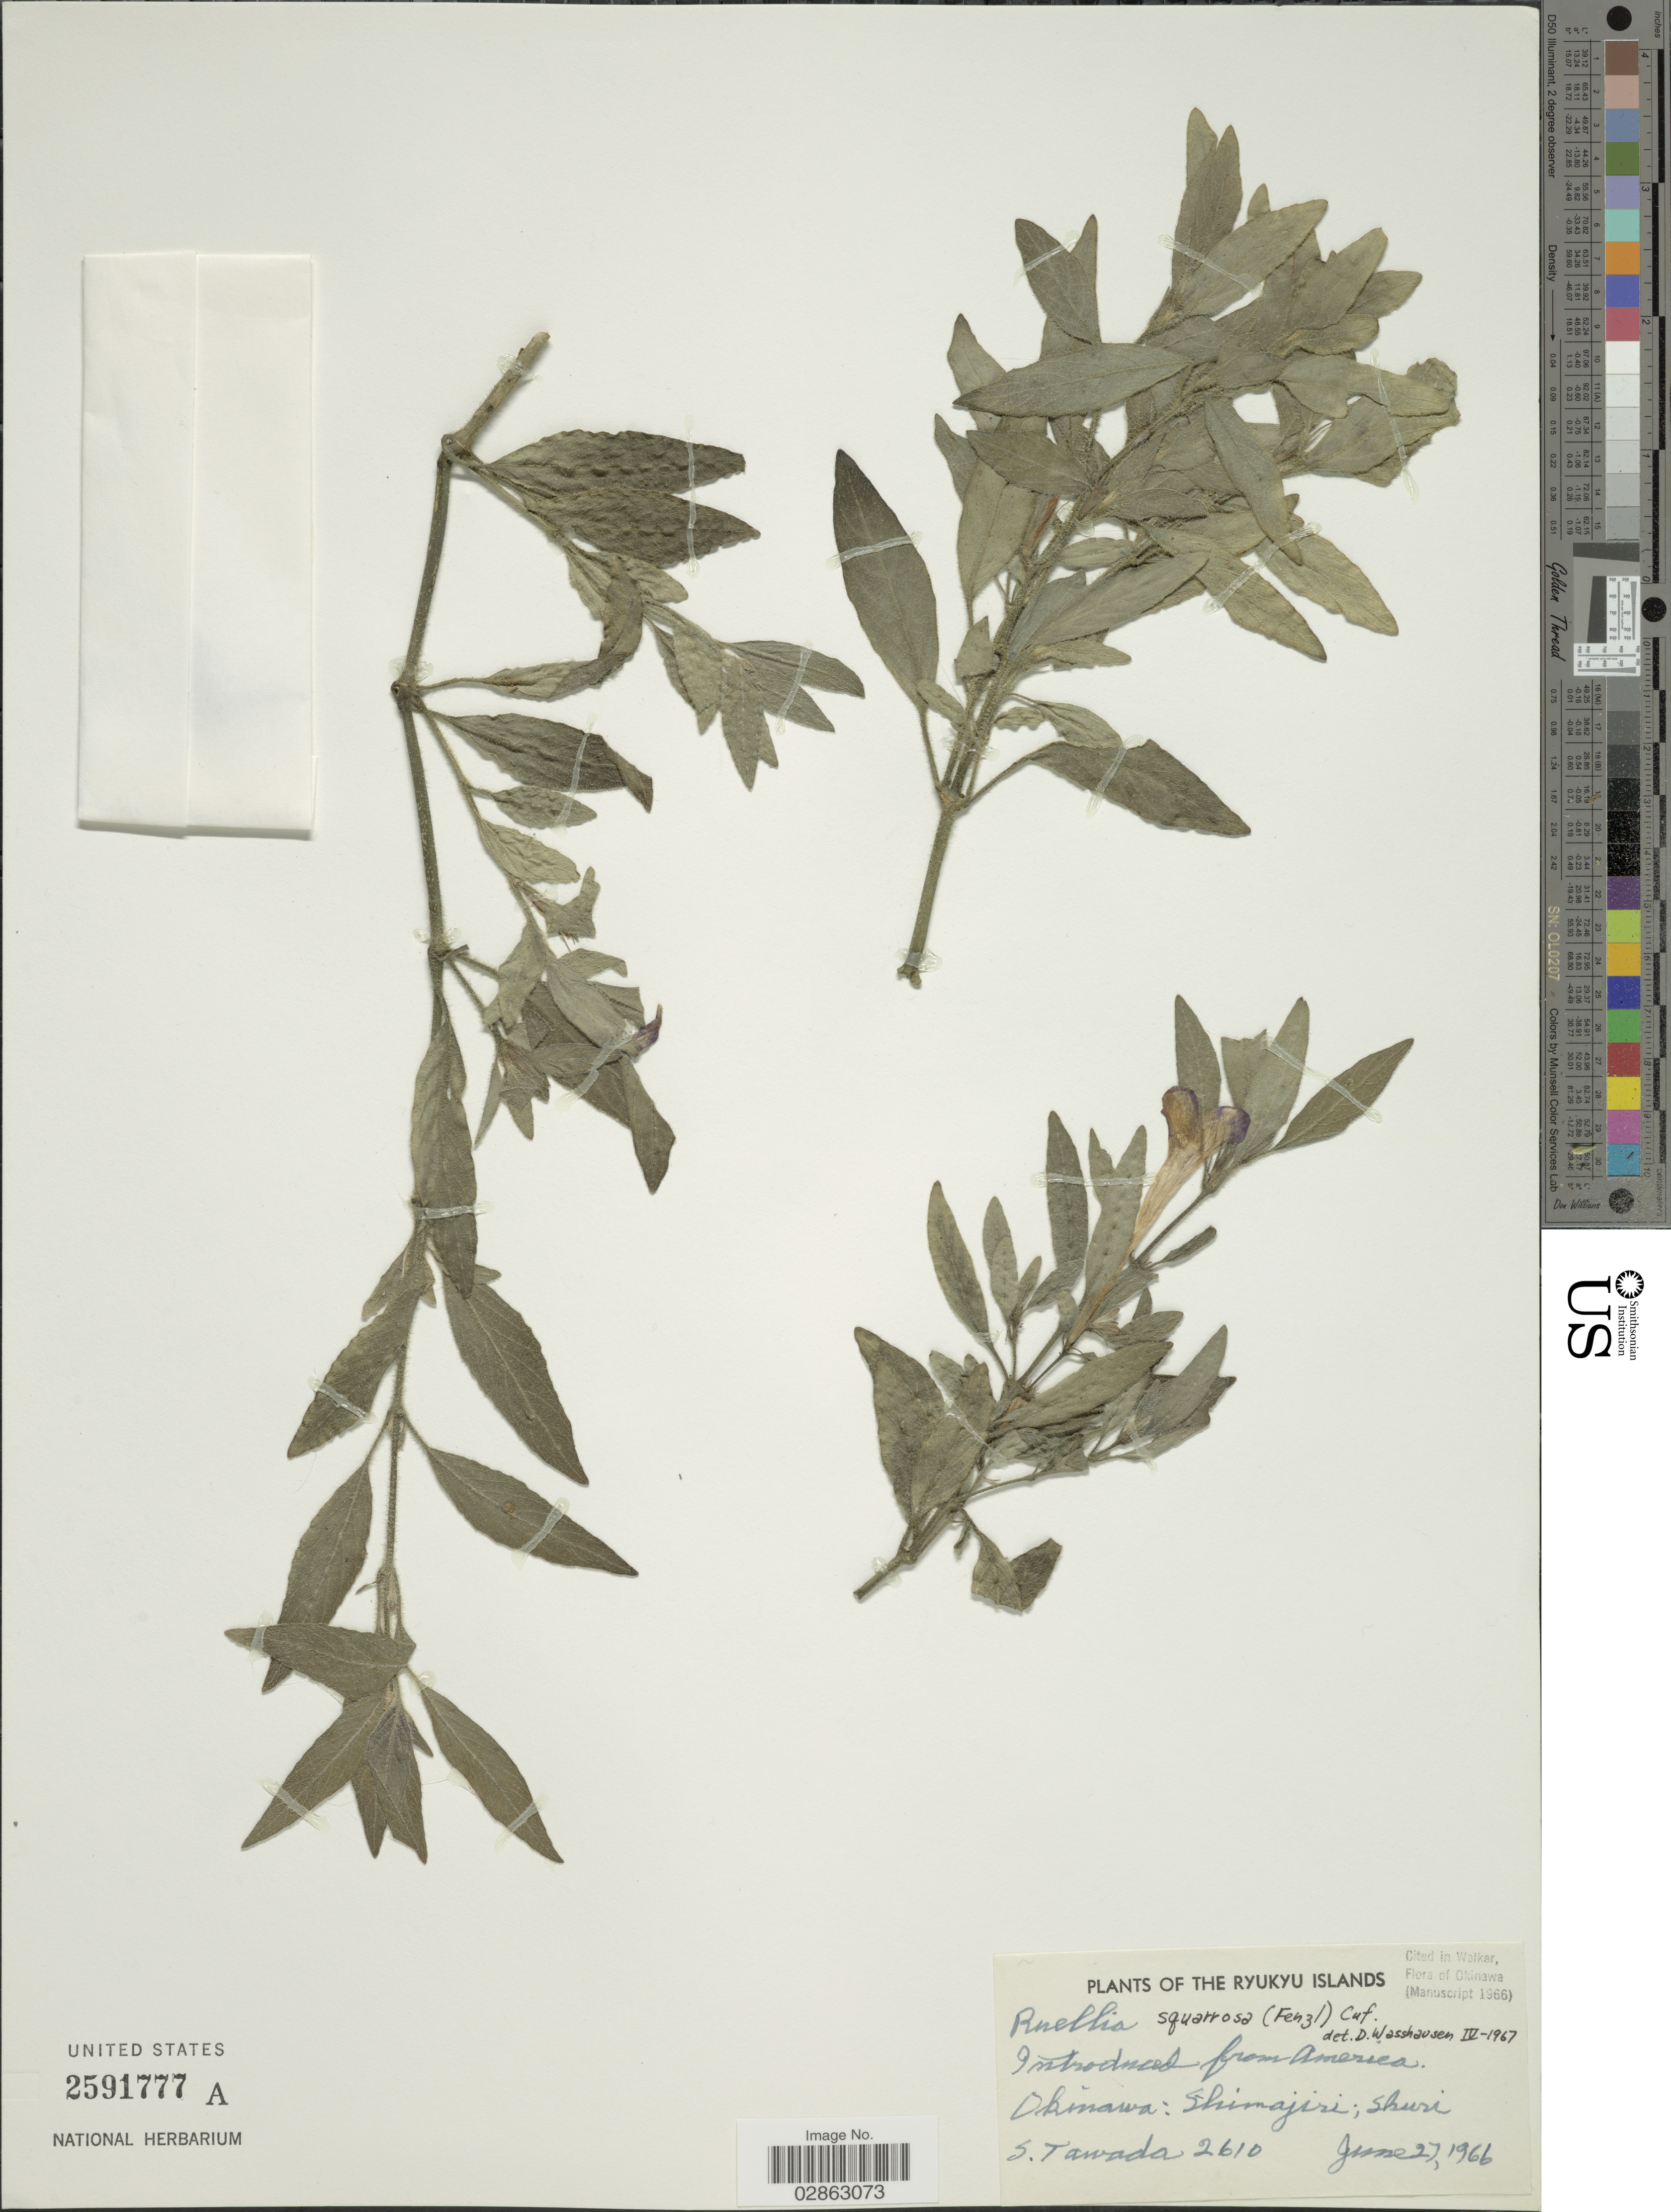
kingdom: Plantae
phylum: Tracheophyta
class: Magnoliopsida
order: Lamiales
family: Acanthaceae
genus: Ruellia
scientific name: Ruellia squarrosa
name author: Fenzl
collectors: S. Tawada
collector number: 2610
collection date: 1966-06-27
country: Japan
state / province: Okinawa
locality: The Ryukyu Islands. Shimajiri; Shuri.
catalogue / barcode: US 2591777A